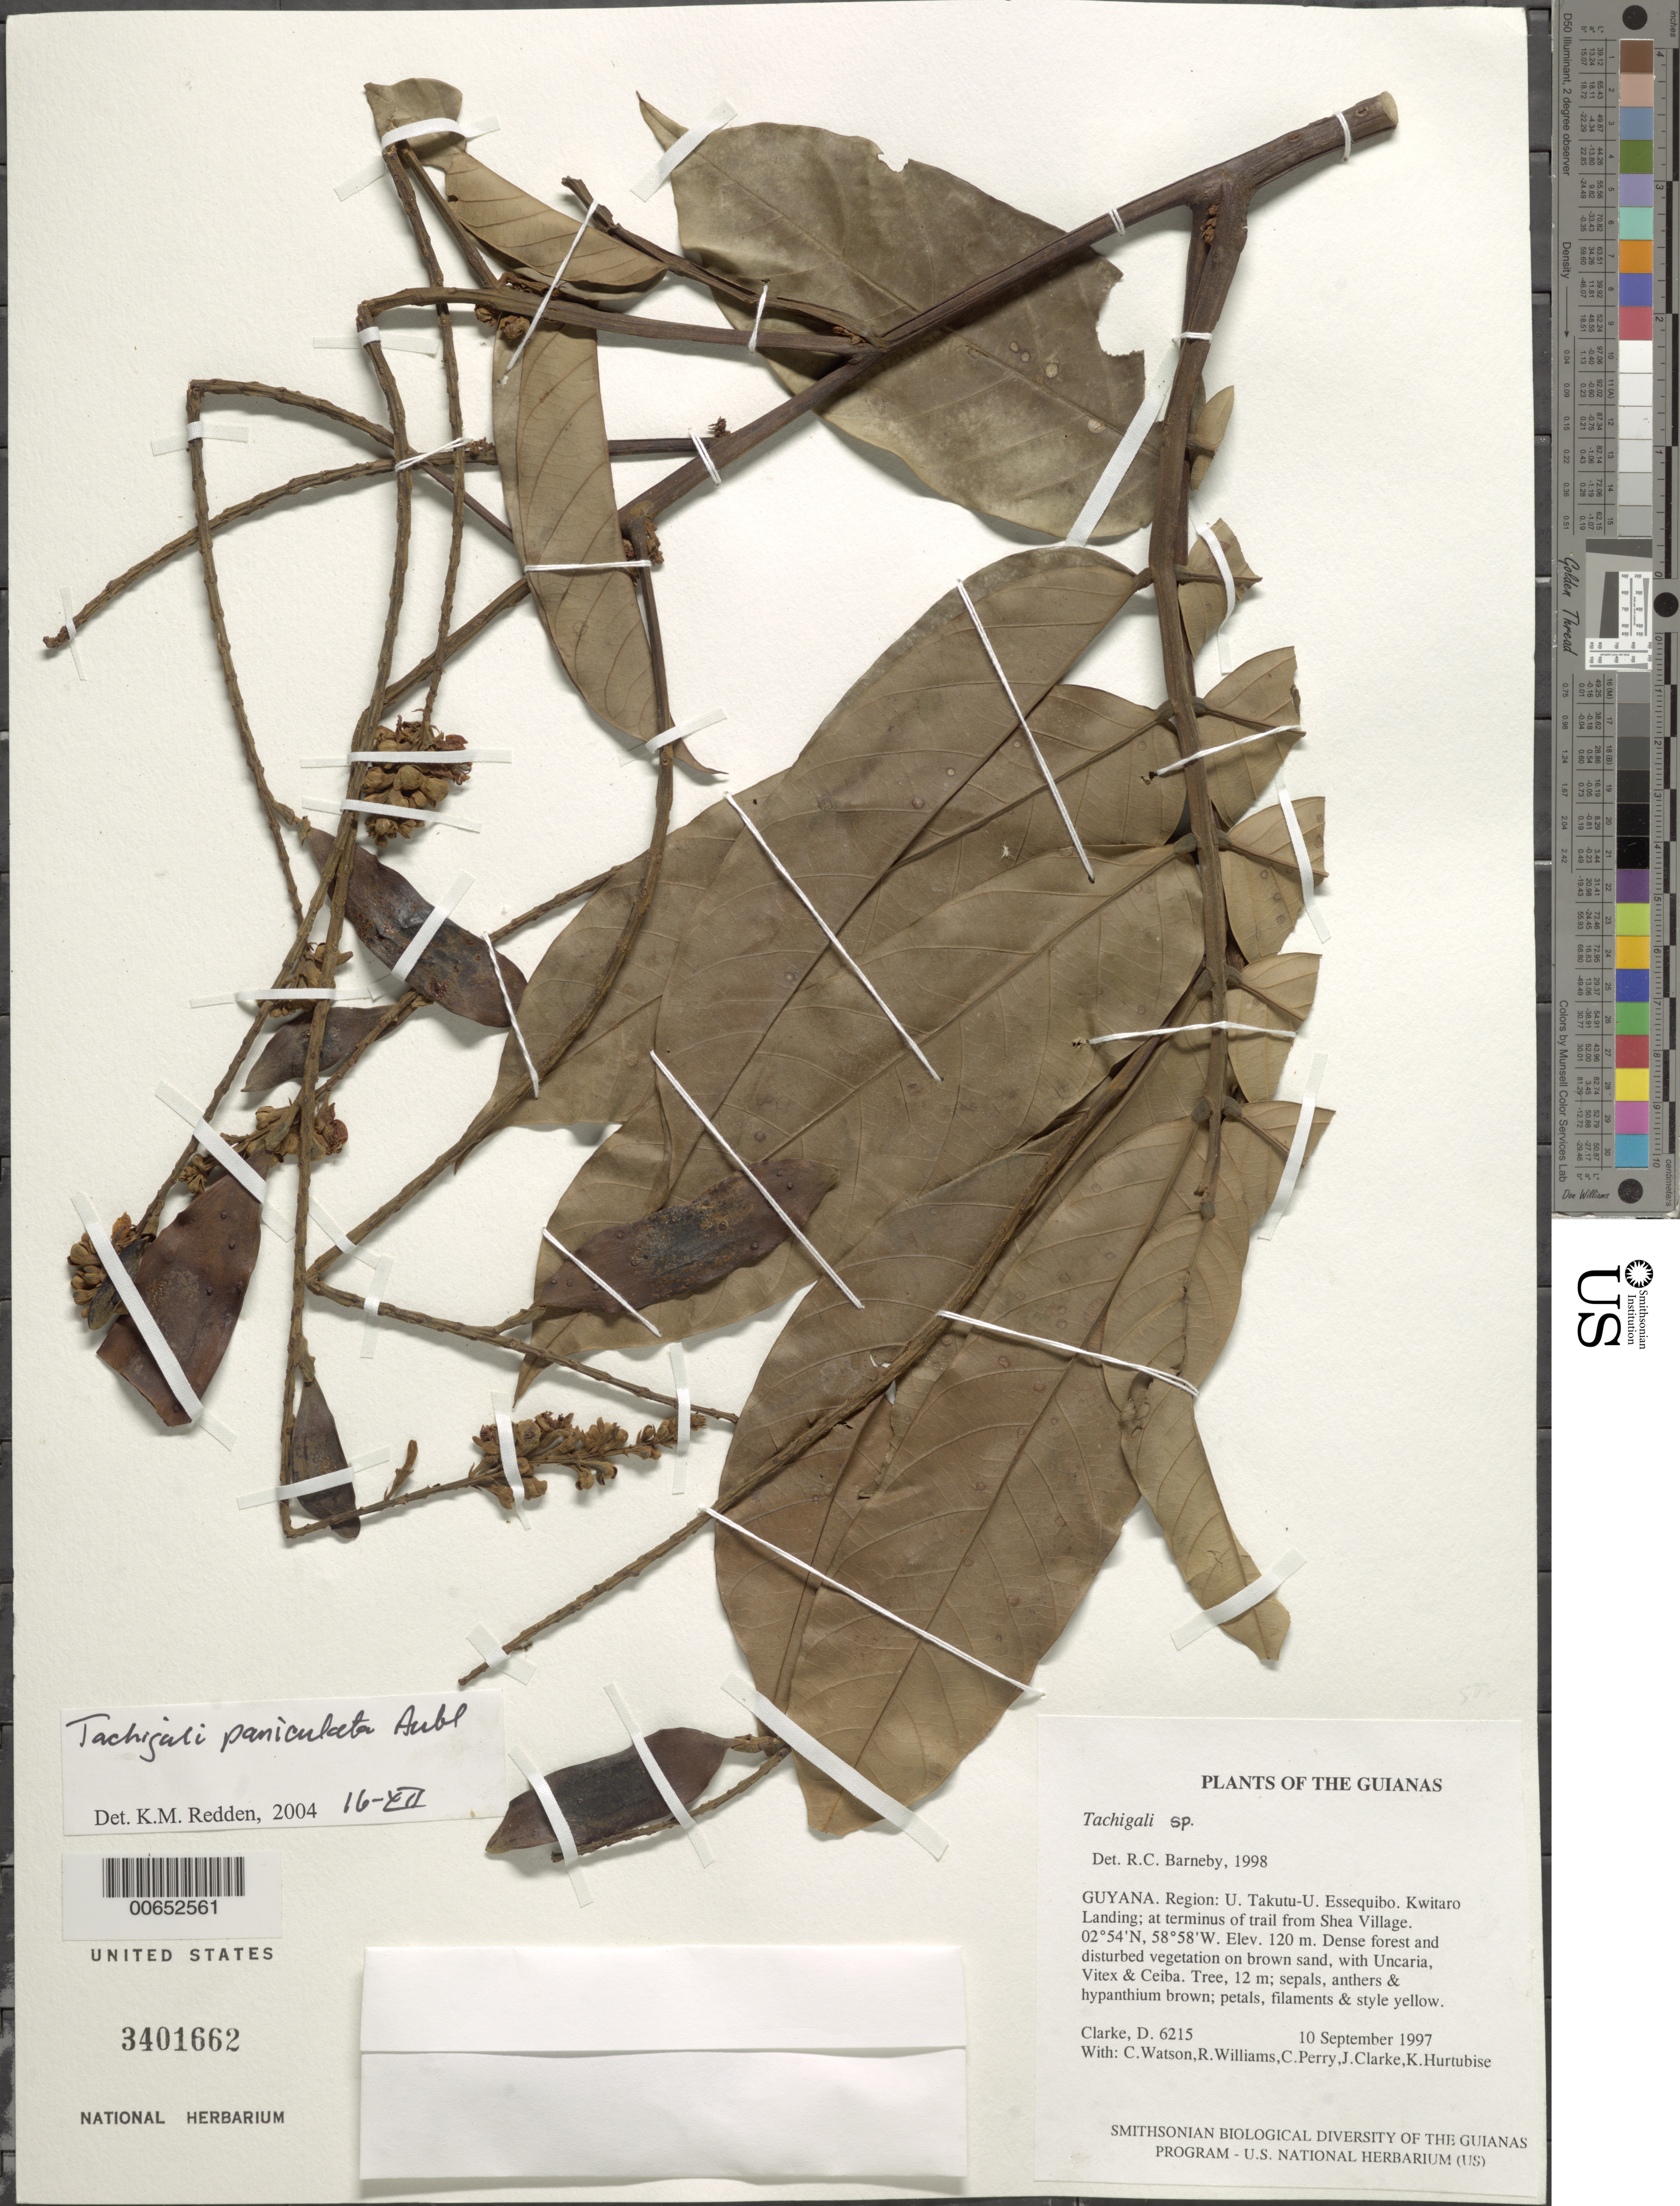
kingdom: Plantae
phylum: Tracheophyta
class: Magnoliopsida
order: Fabales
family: Fabaceae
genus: Tachigali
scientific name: Tachigali paniculata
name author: Aubl.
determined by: Redden, K. M.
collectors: H. D. Clarke, C. Watson, R. Williams, C. Perry, J. Clarke & K. Hurtubise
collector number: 6215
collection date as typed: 10 September 1997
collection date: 1997-09-10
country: Guyana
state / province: U. Takutu-U. Essequibo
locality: Kwitaro Landing; at terminus of trail from Shea Village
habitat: Dense forest and disturbed vegetation on brown sand, with Uncaria, Vitex & Ceiba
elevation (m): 120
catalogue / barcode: US 3401662